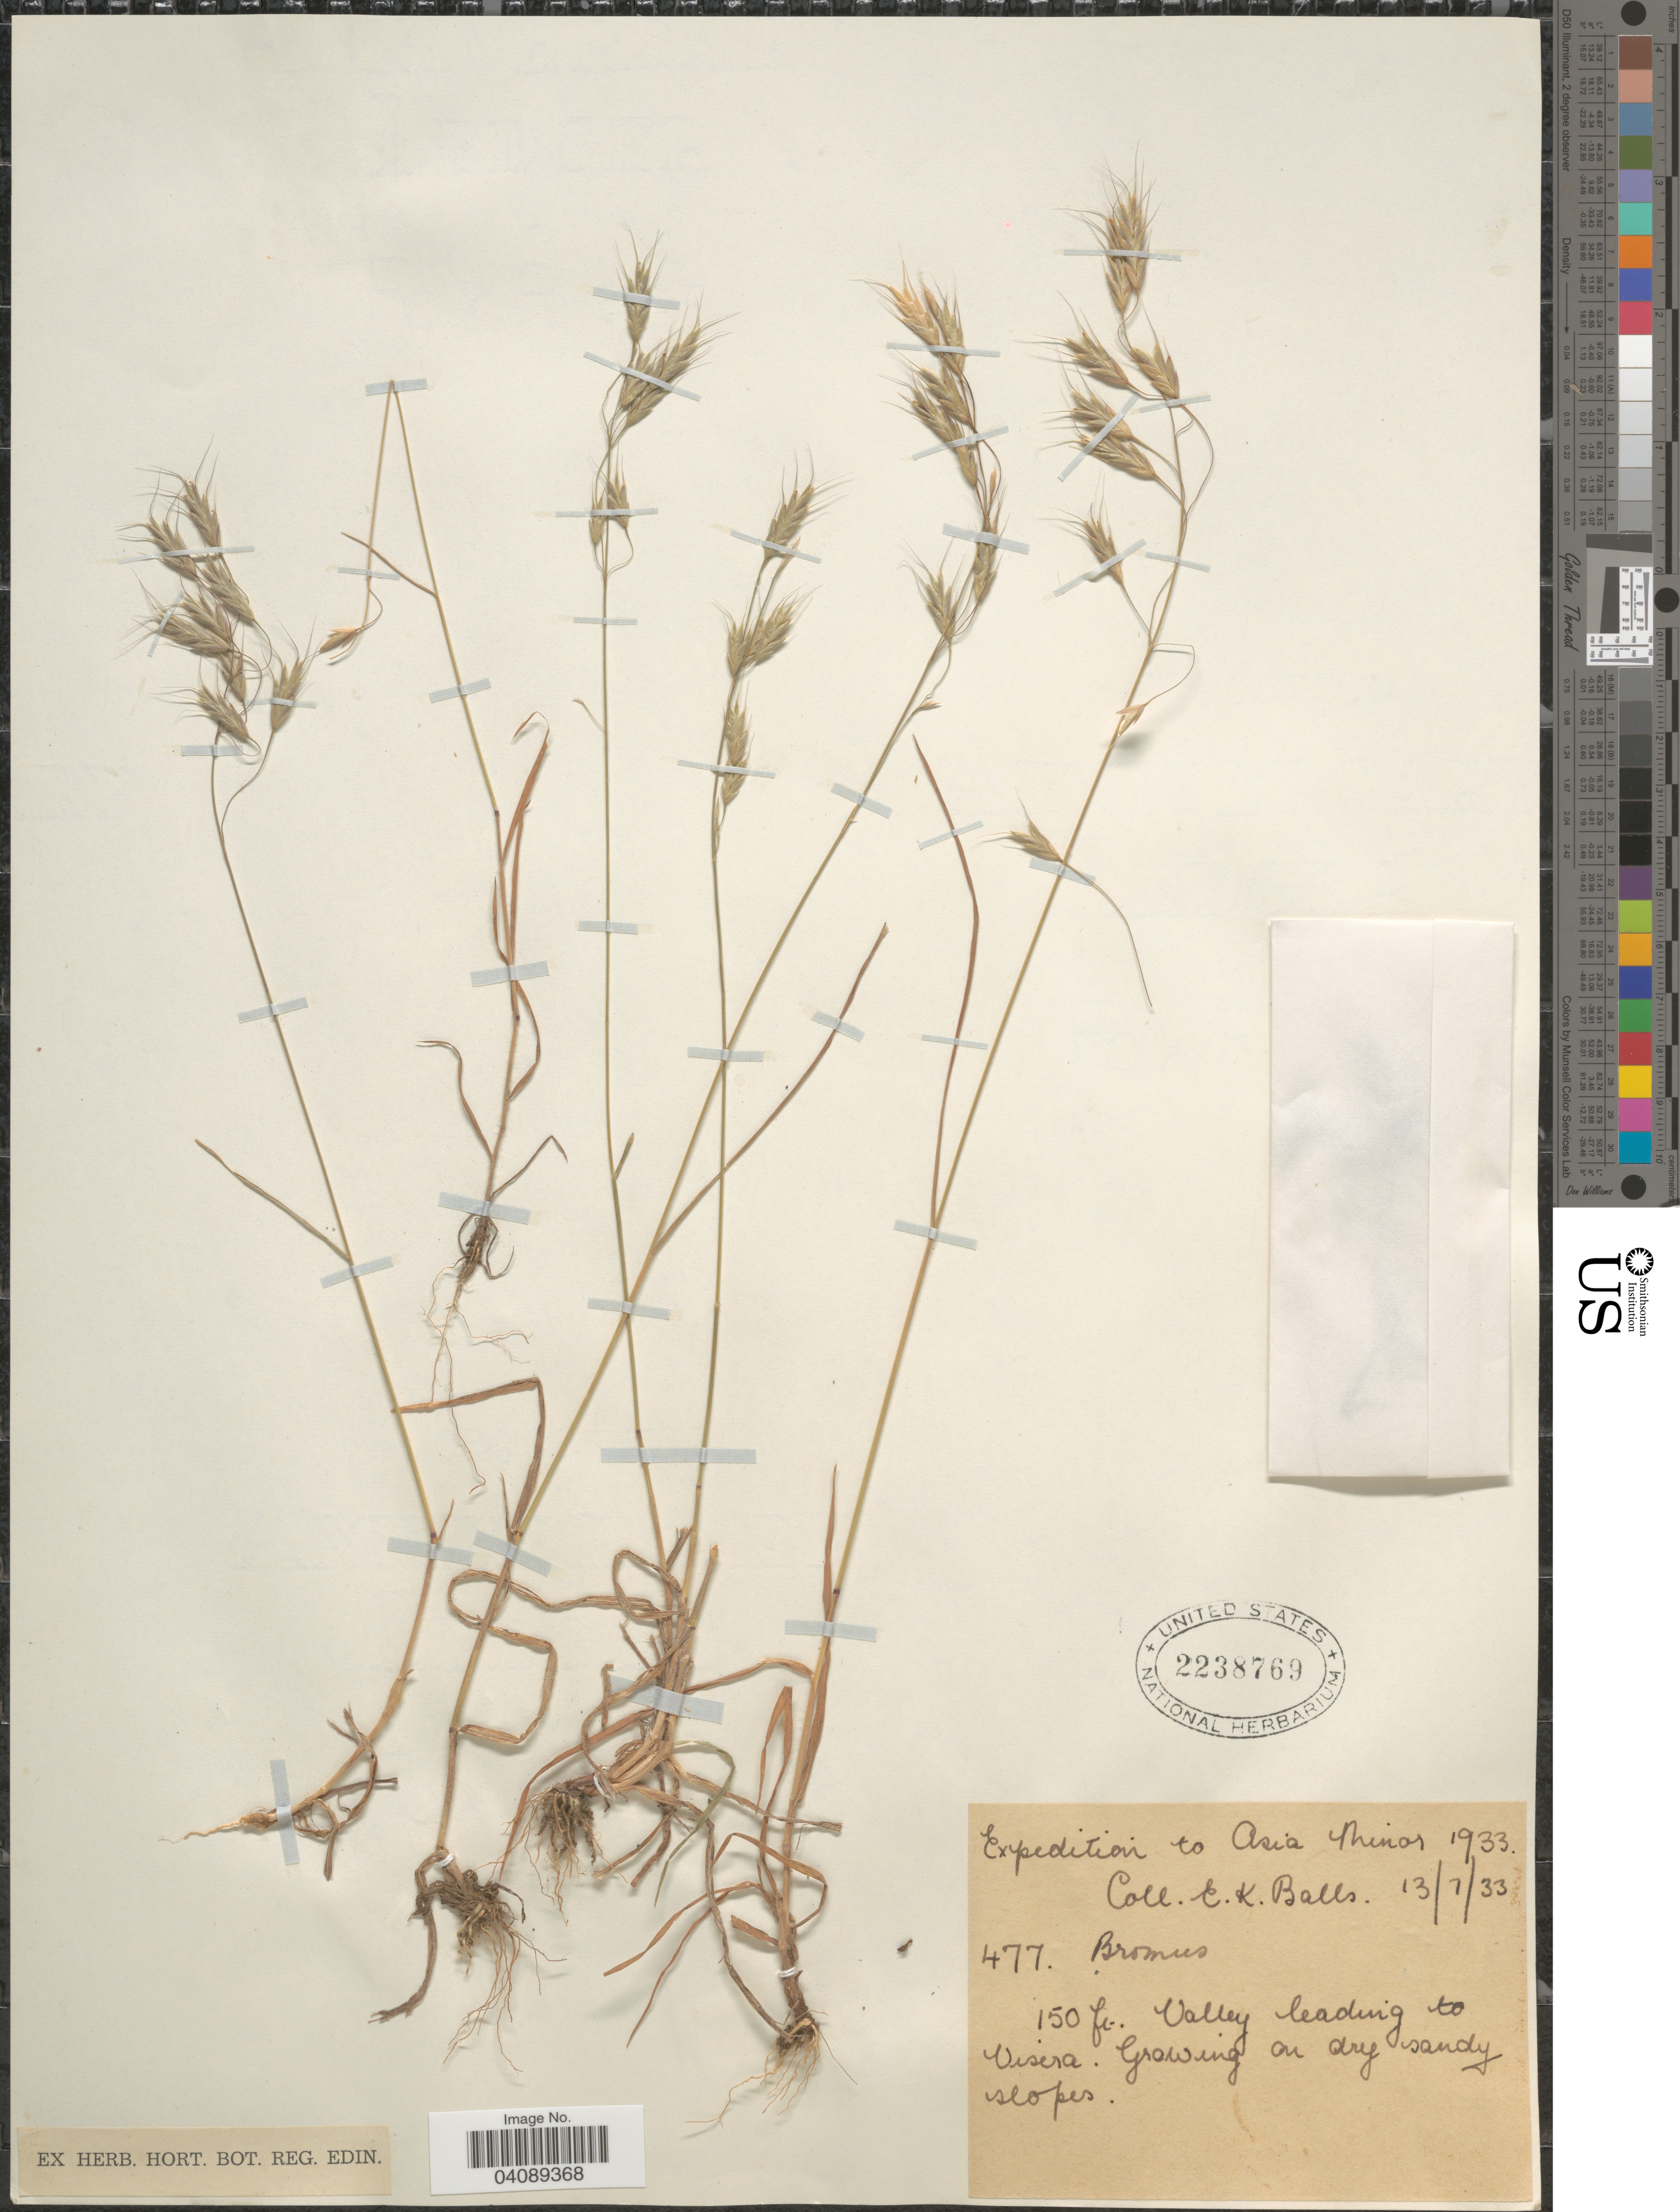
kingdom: Plantae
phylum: Tracheophyta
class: Liliopsida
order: Poales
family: Poaceae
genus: Bromus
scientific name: Bromus sp.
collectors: E. K. Balls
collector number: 477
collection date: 1933-07-13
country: Turkey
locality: Expedition to Asia Minor 1933. Valley leading to Visera. Growing on dry sandy slopes.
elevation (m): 46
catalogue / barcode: US 2238769